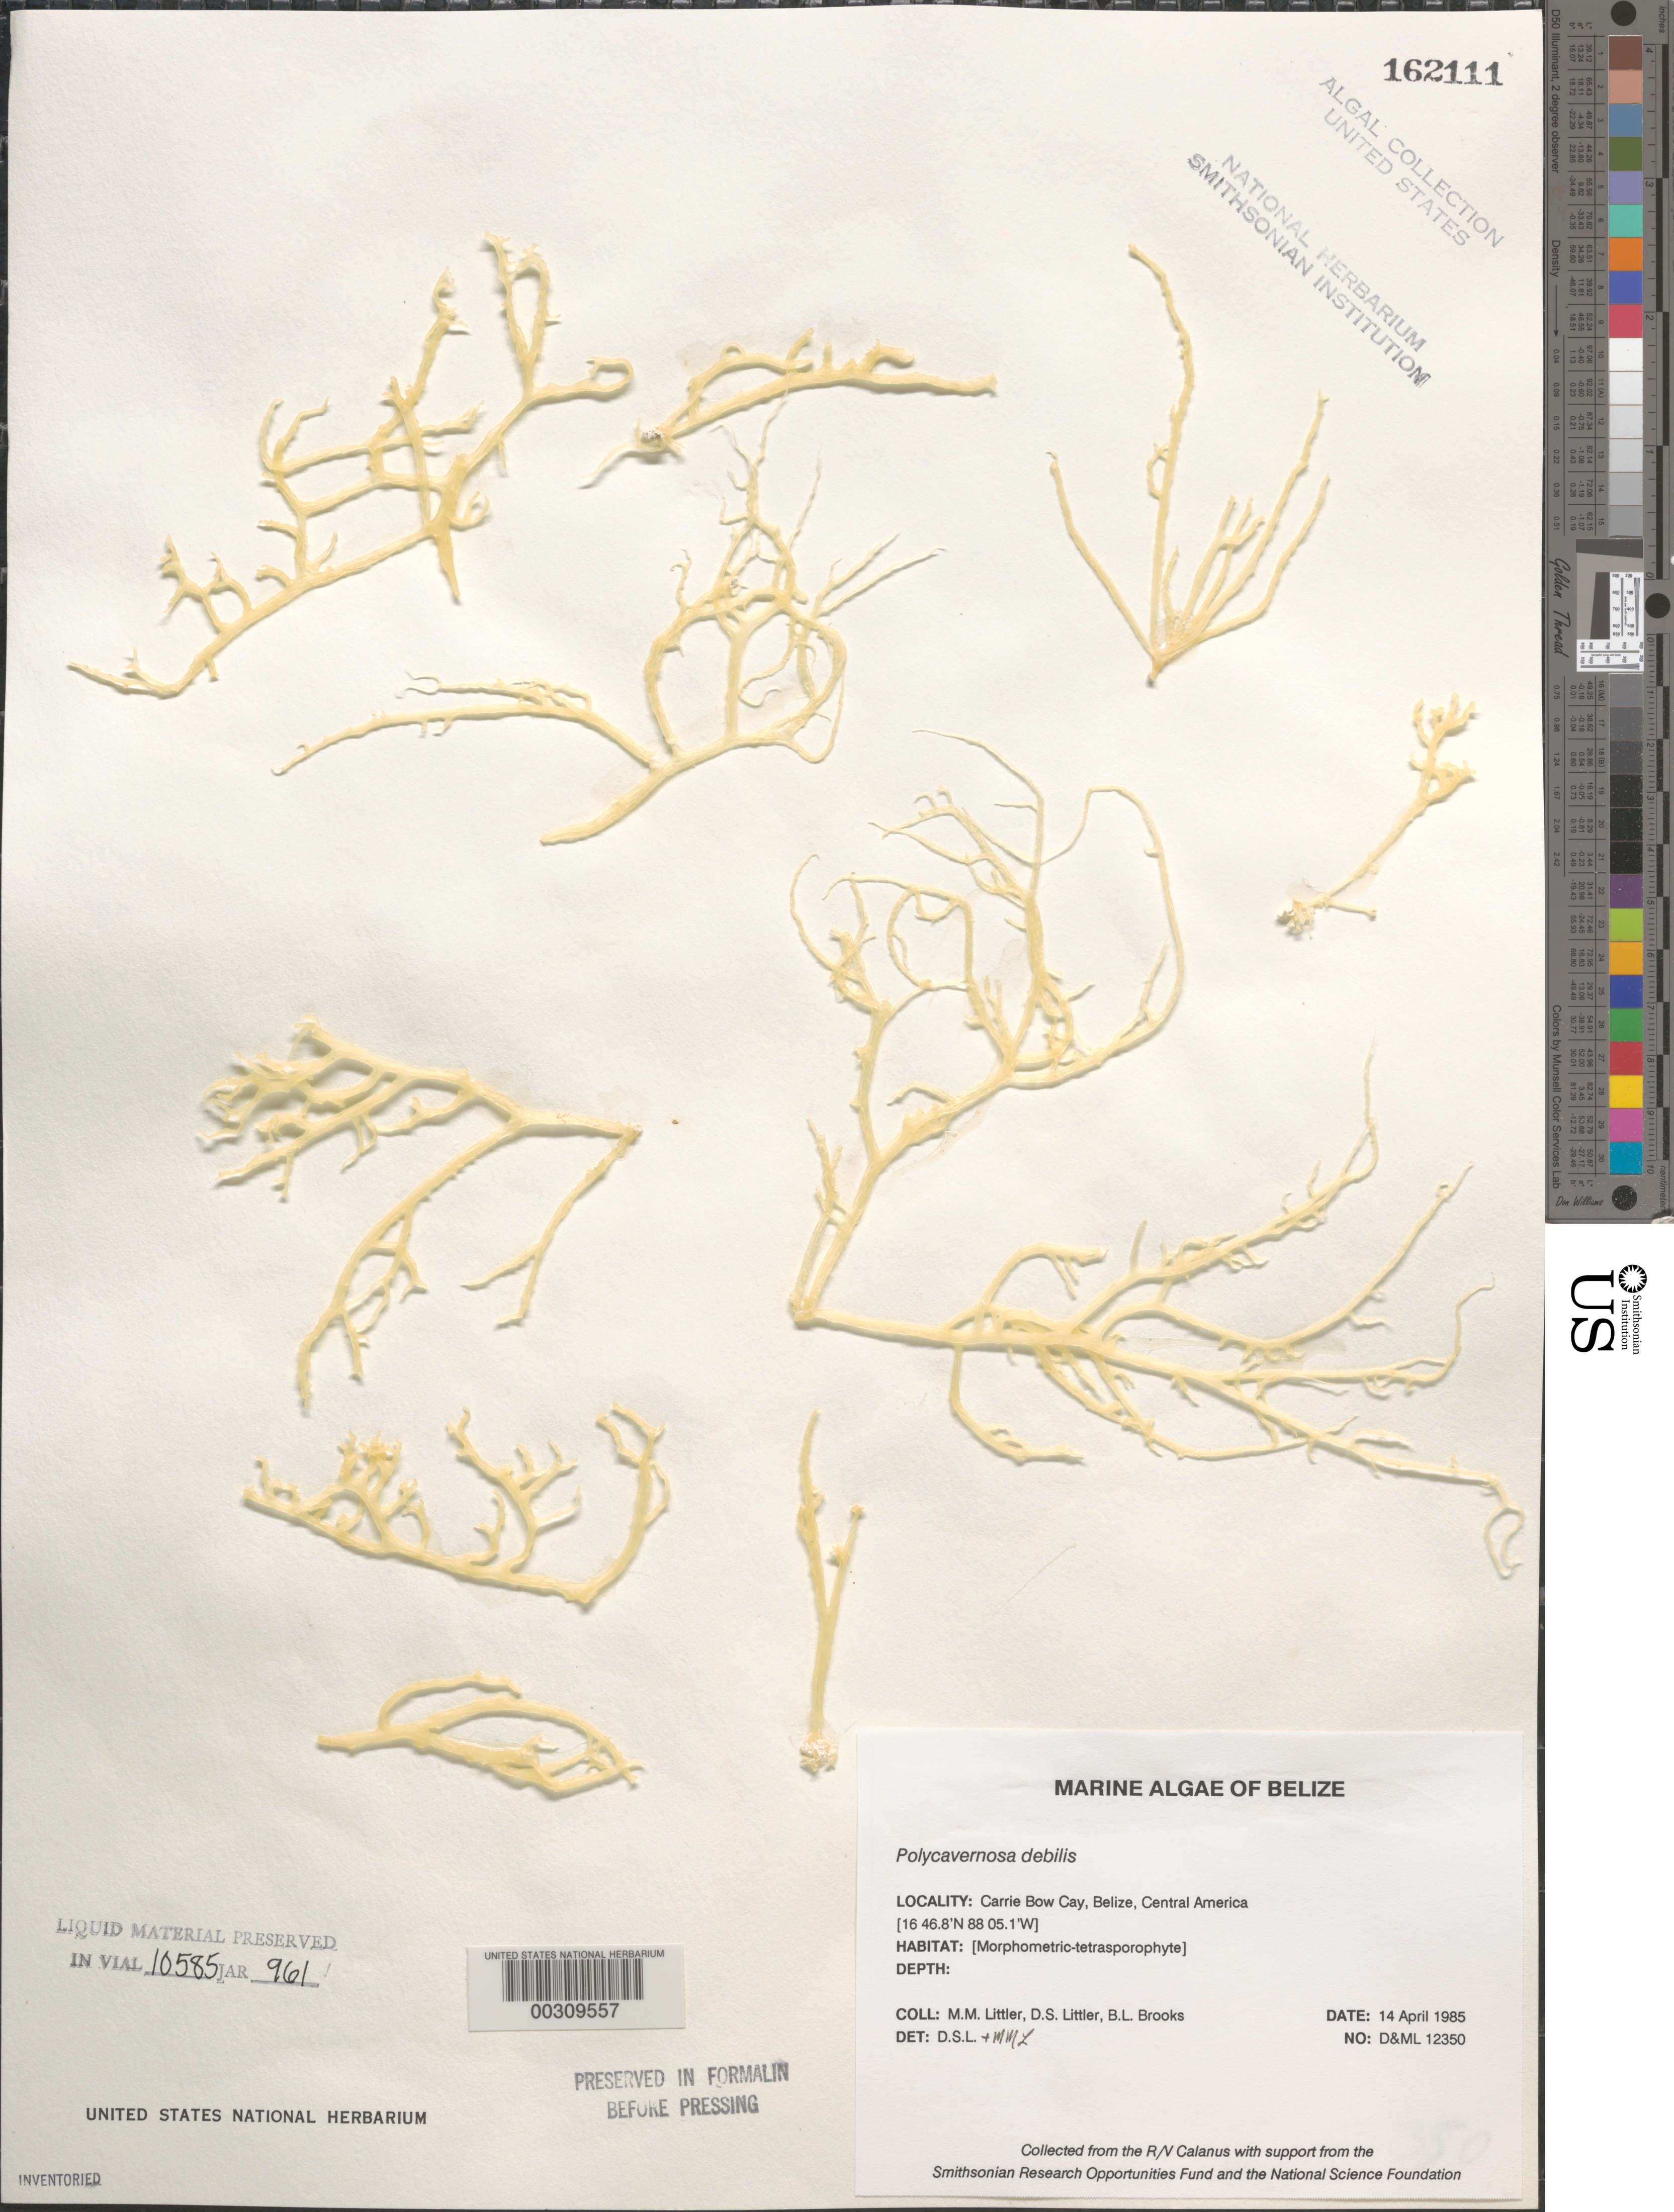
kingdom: Plantae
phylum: Rhodophyta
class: Florideophyceae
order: Gracilariales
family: Gracilariaceae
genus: Gracilaria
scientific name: Gracilaria debilis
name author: (Forssk.) Børgesen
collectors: M. M. Littler, D. S. Littler & B. Brooks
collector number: D&ML 12350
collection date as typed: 14 Apr 1985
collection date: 1985-04-14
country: Belize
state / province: Stann Creek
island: Carrie Bow Cay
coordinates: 16 46.8' N, 88 05.1' W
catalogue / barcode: US 162111